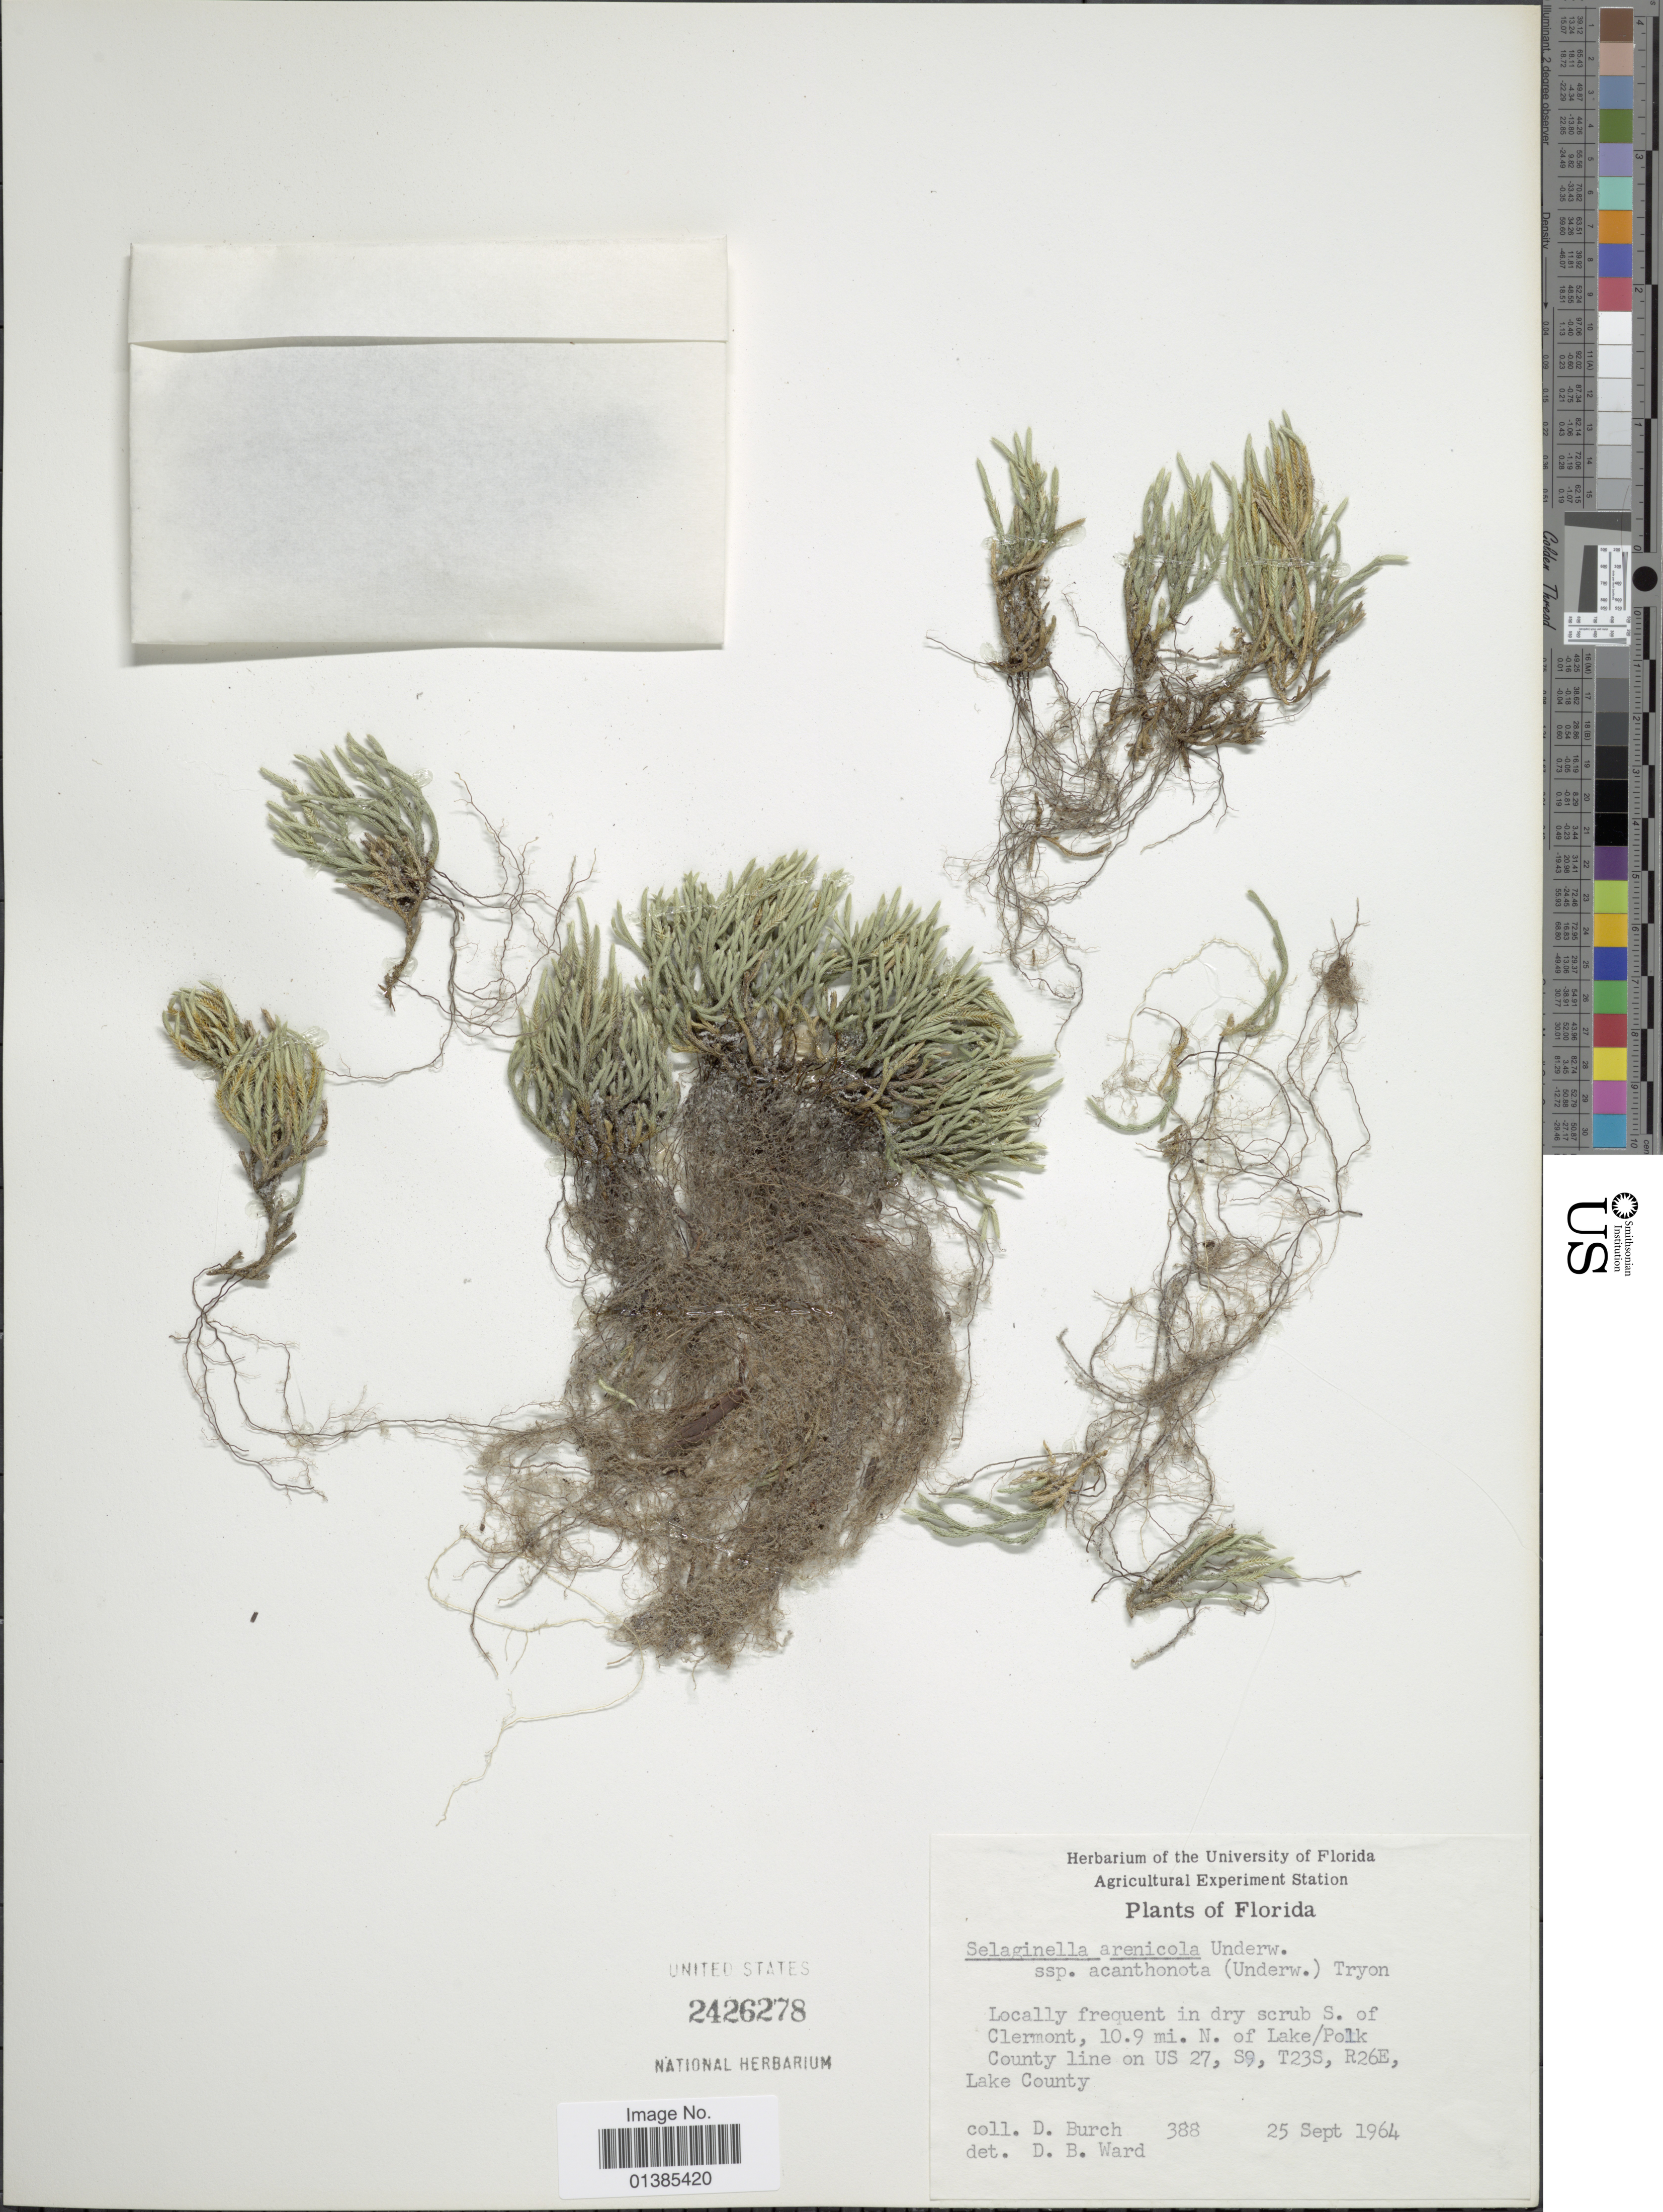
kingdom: Plantae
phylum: Tracheophyta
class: Lycopodiopsida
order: Selaginellales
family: Selaginellaceae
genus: Selaginella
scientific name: Selaginella arenicola subsp. acanthonota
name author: (Underw.) R.M. Tryon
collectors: D. Burch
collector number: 388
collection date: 1964-09-25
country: United States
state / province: Florida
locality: Locally frequent in dry scrub S. of Clermont, 10.9 mi. N. of Lake/Polk County line on US 27, S9, T23S, R26E, Lake County.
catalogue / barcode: US 2426278